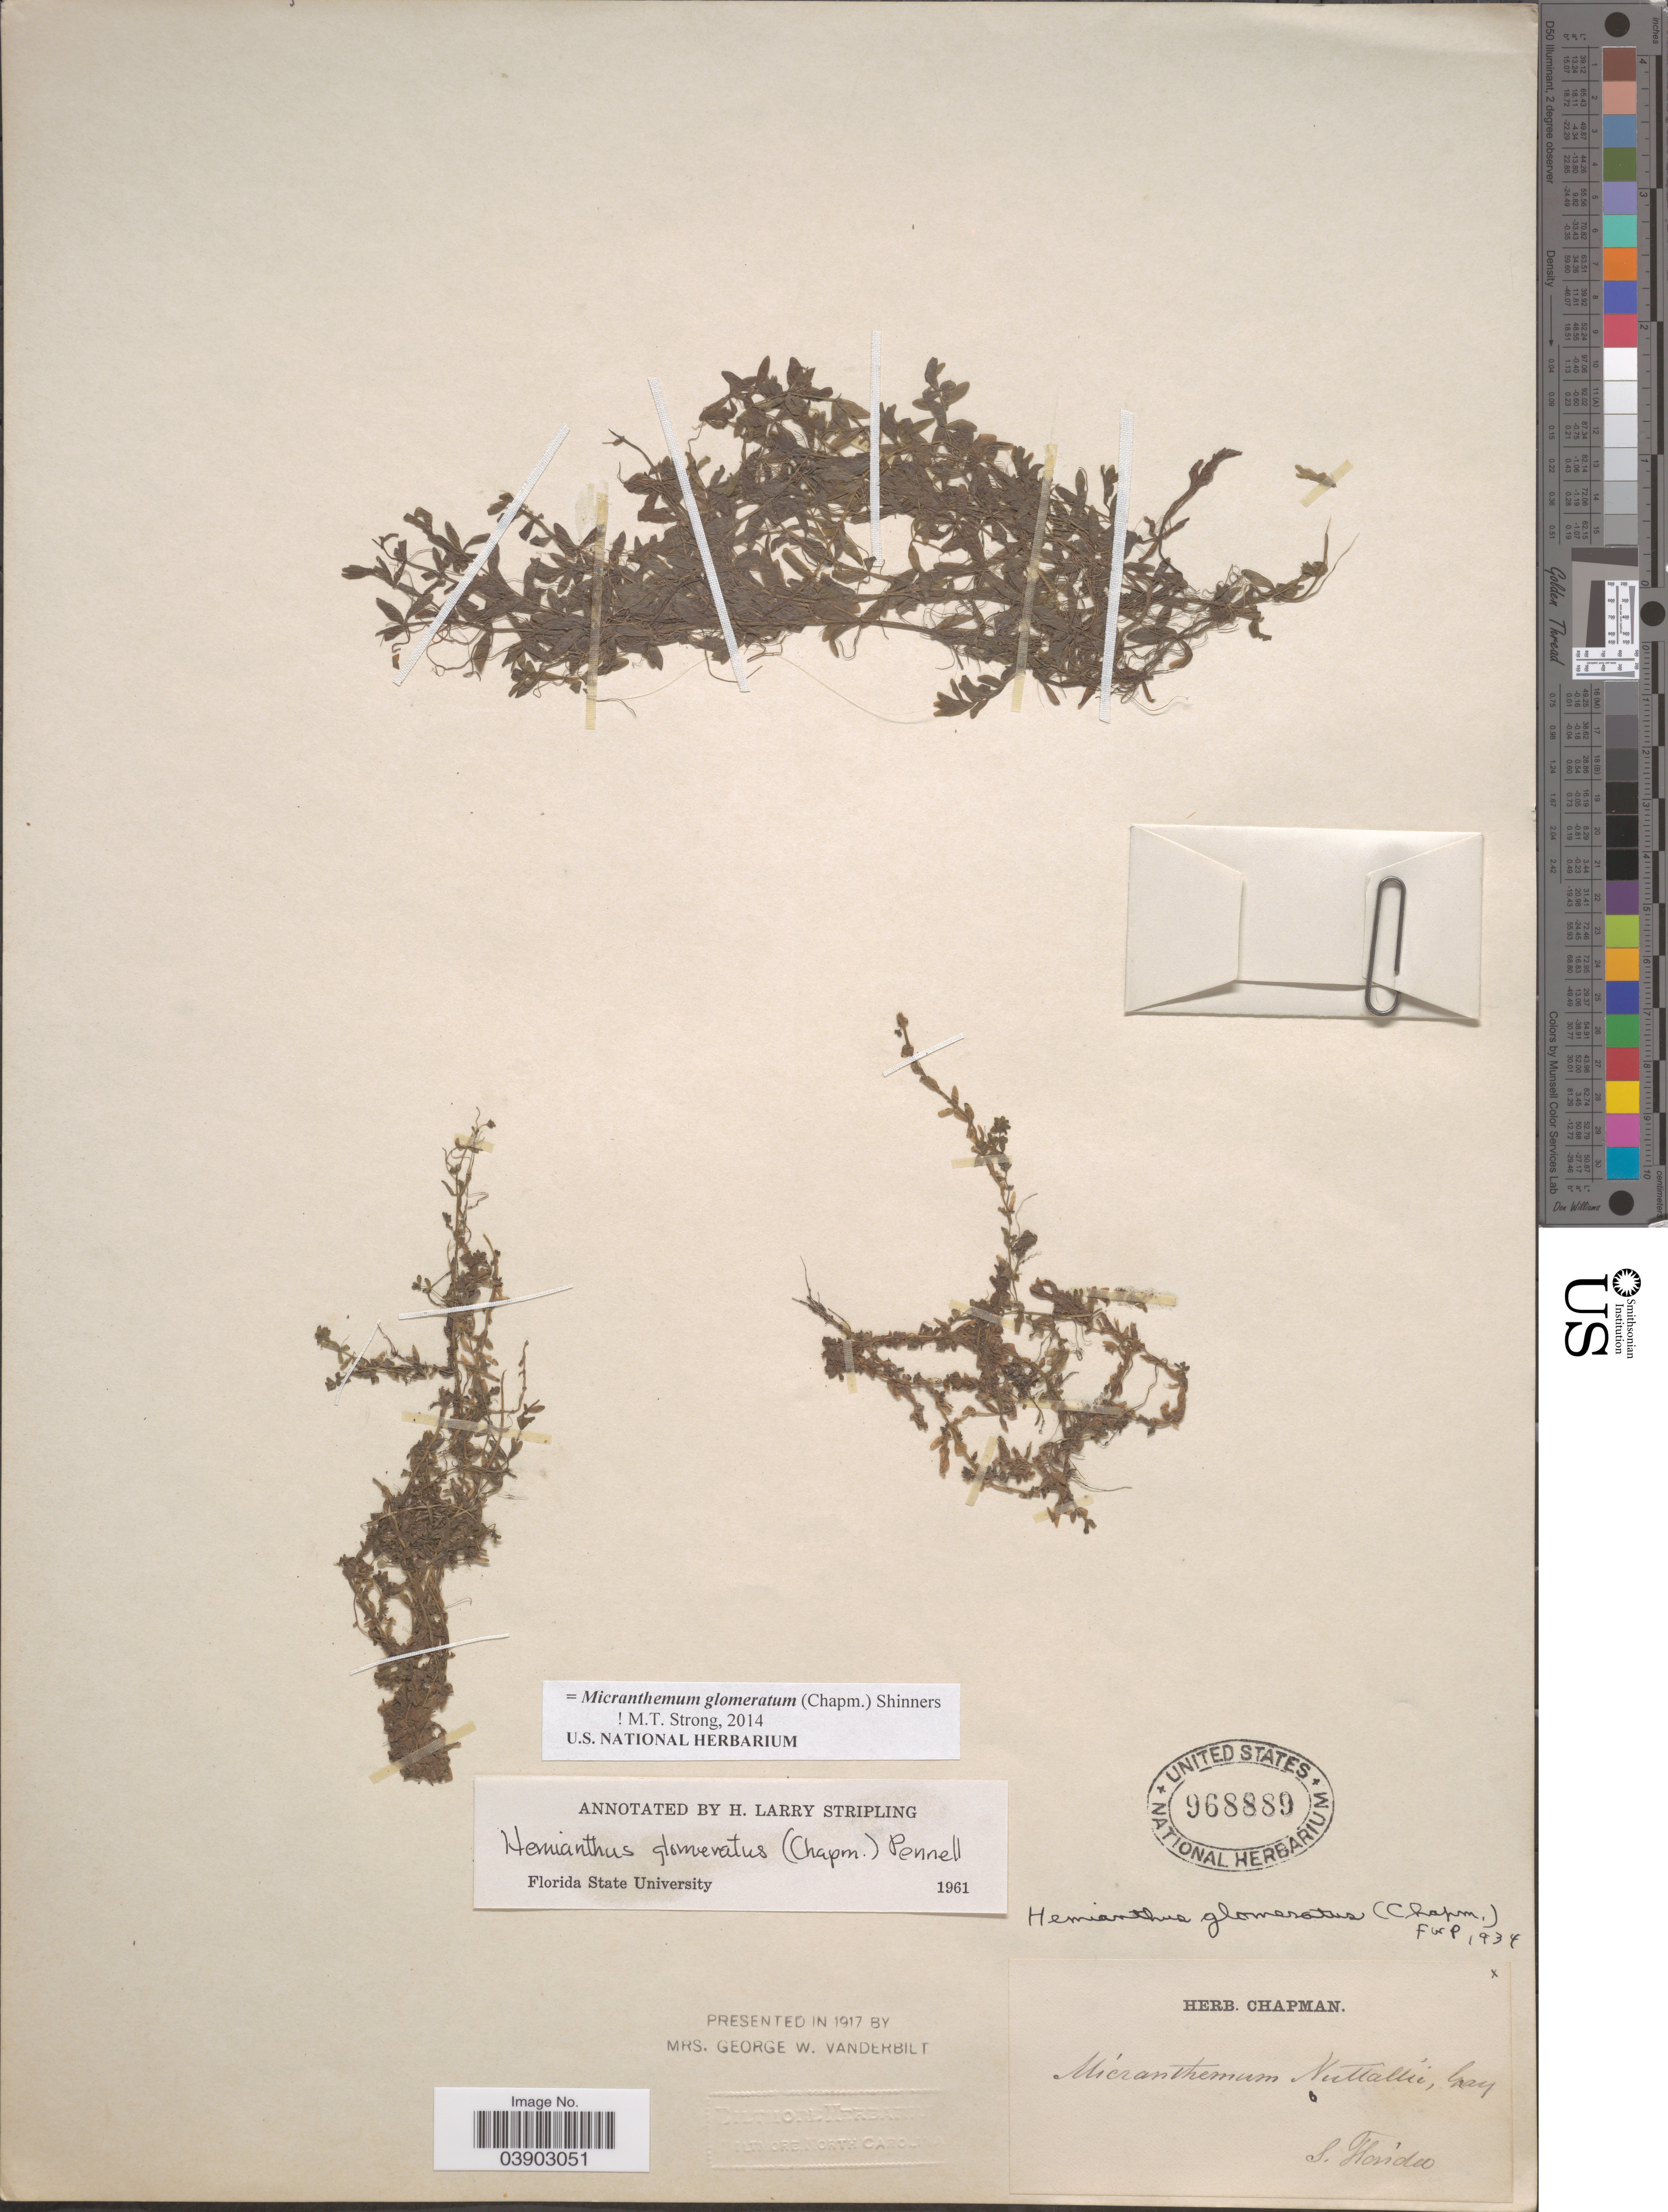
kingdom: Plantae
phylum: Tracheophyta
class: Magnoliopsida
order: Lamiales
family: Linderniaceae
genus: Micranthemum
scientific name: Micranthemum glomeratum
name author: (Chapm.) Shinners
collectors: ex herb. Chapman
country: United States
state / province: Florida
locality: S. Florida.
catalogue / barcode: US 968889